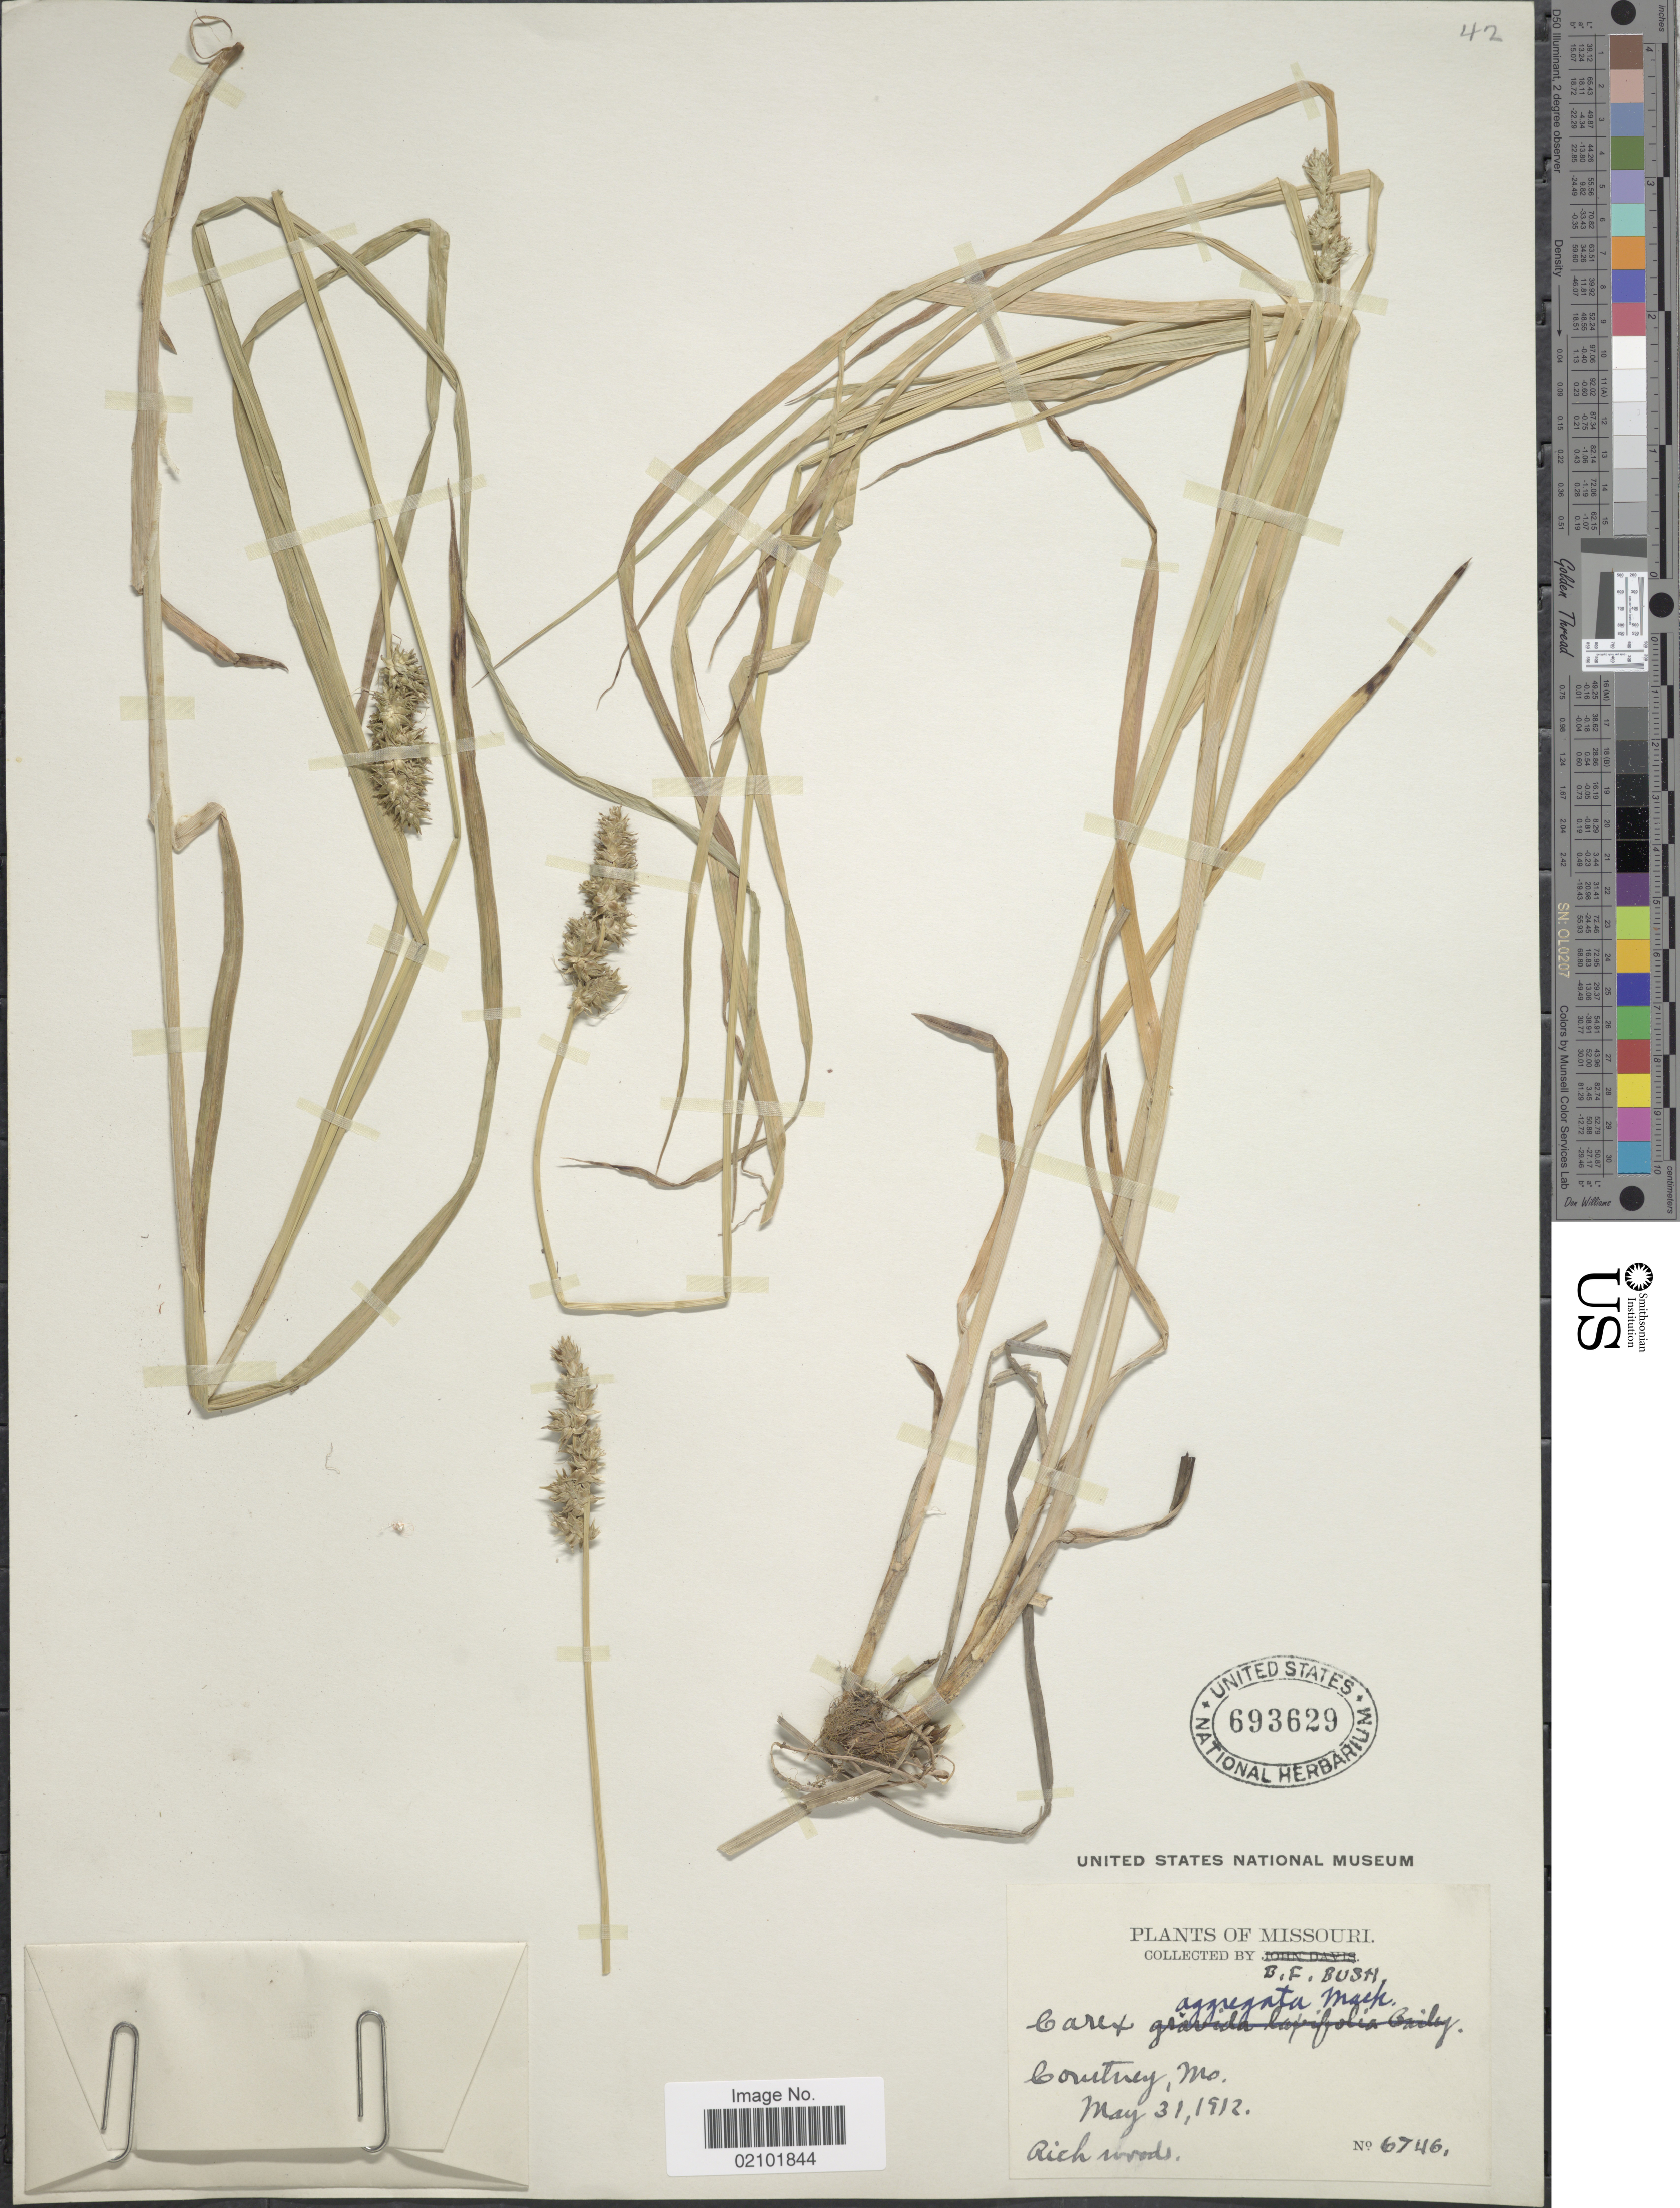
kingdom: Plantae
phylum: Tracheophyta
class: Liliopsida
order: Poales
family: Cyperaceae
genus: Carex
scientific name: Carex aggregata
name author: Mack.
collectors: B. F. Bush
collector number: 6746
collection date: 1912-05-31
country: United States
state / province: Missouri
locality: Courtney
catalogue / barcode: US 693629